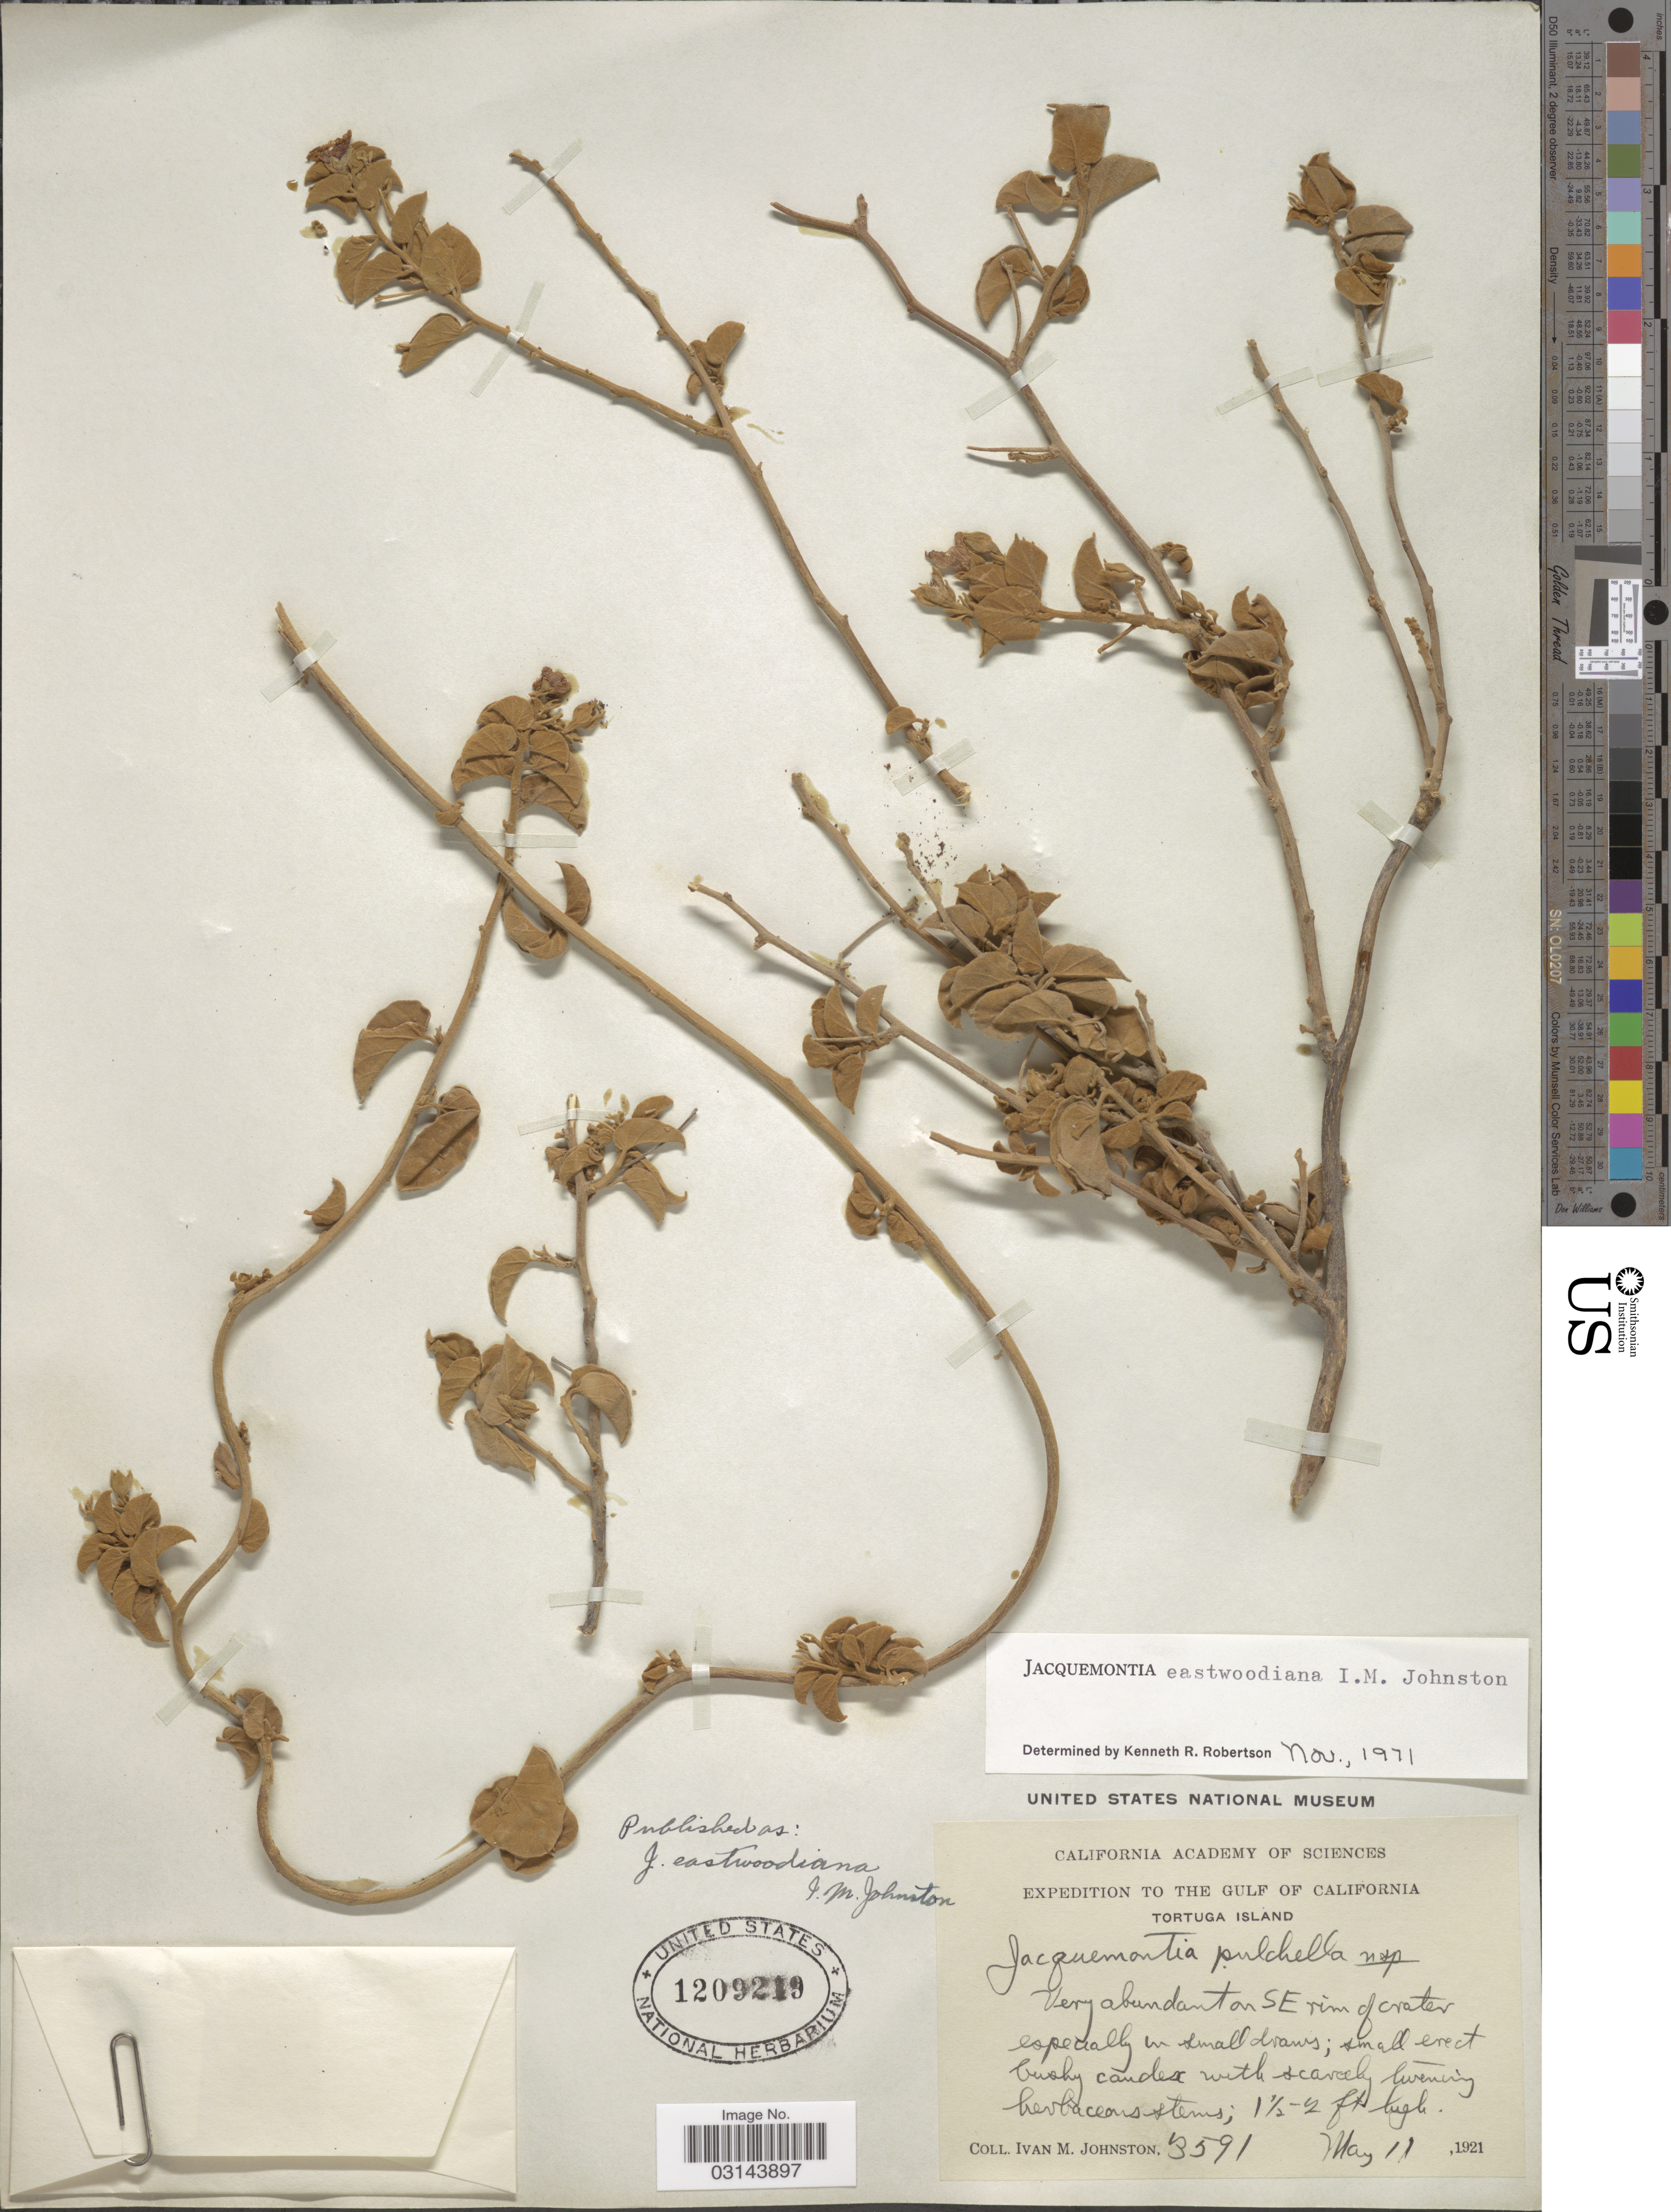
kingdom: Plantae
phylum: Tracheophyta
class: Magnoliopsida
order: Solanales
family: Convolvulaceae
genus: Jacquemontia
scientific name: Jacquemontia eastwoodiana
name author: I.M. Johnst.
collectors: I.M. Johnston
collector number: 3591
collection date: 1921-05-11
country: Mexico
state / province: Baja California Sur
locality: The Gulf of California. Tortuga Island.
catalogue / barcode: US 1209219